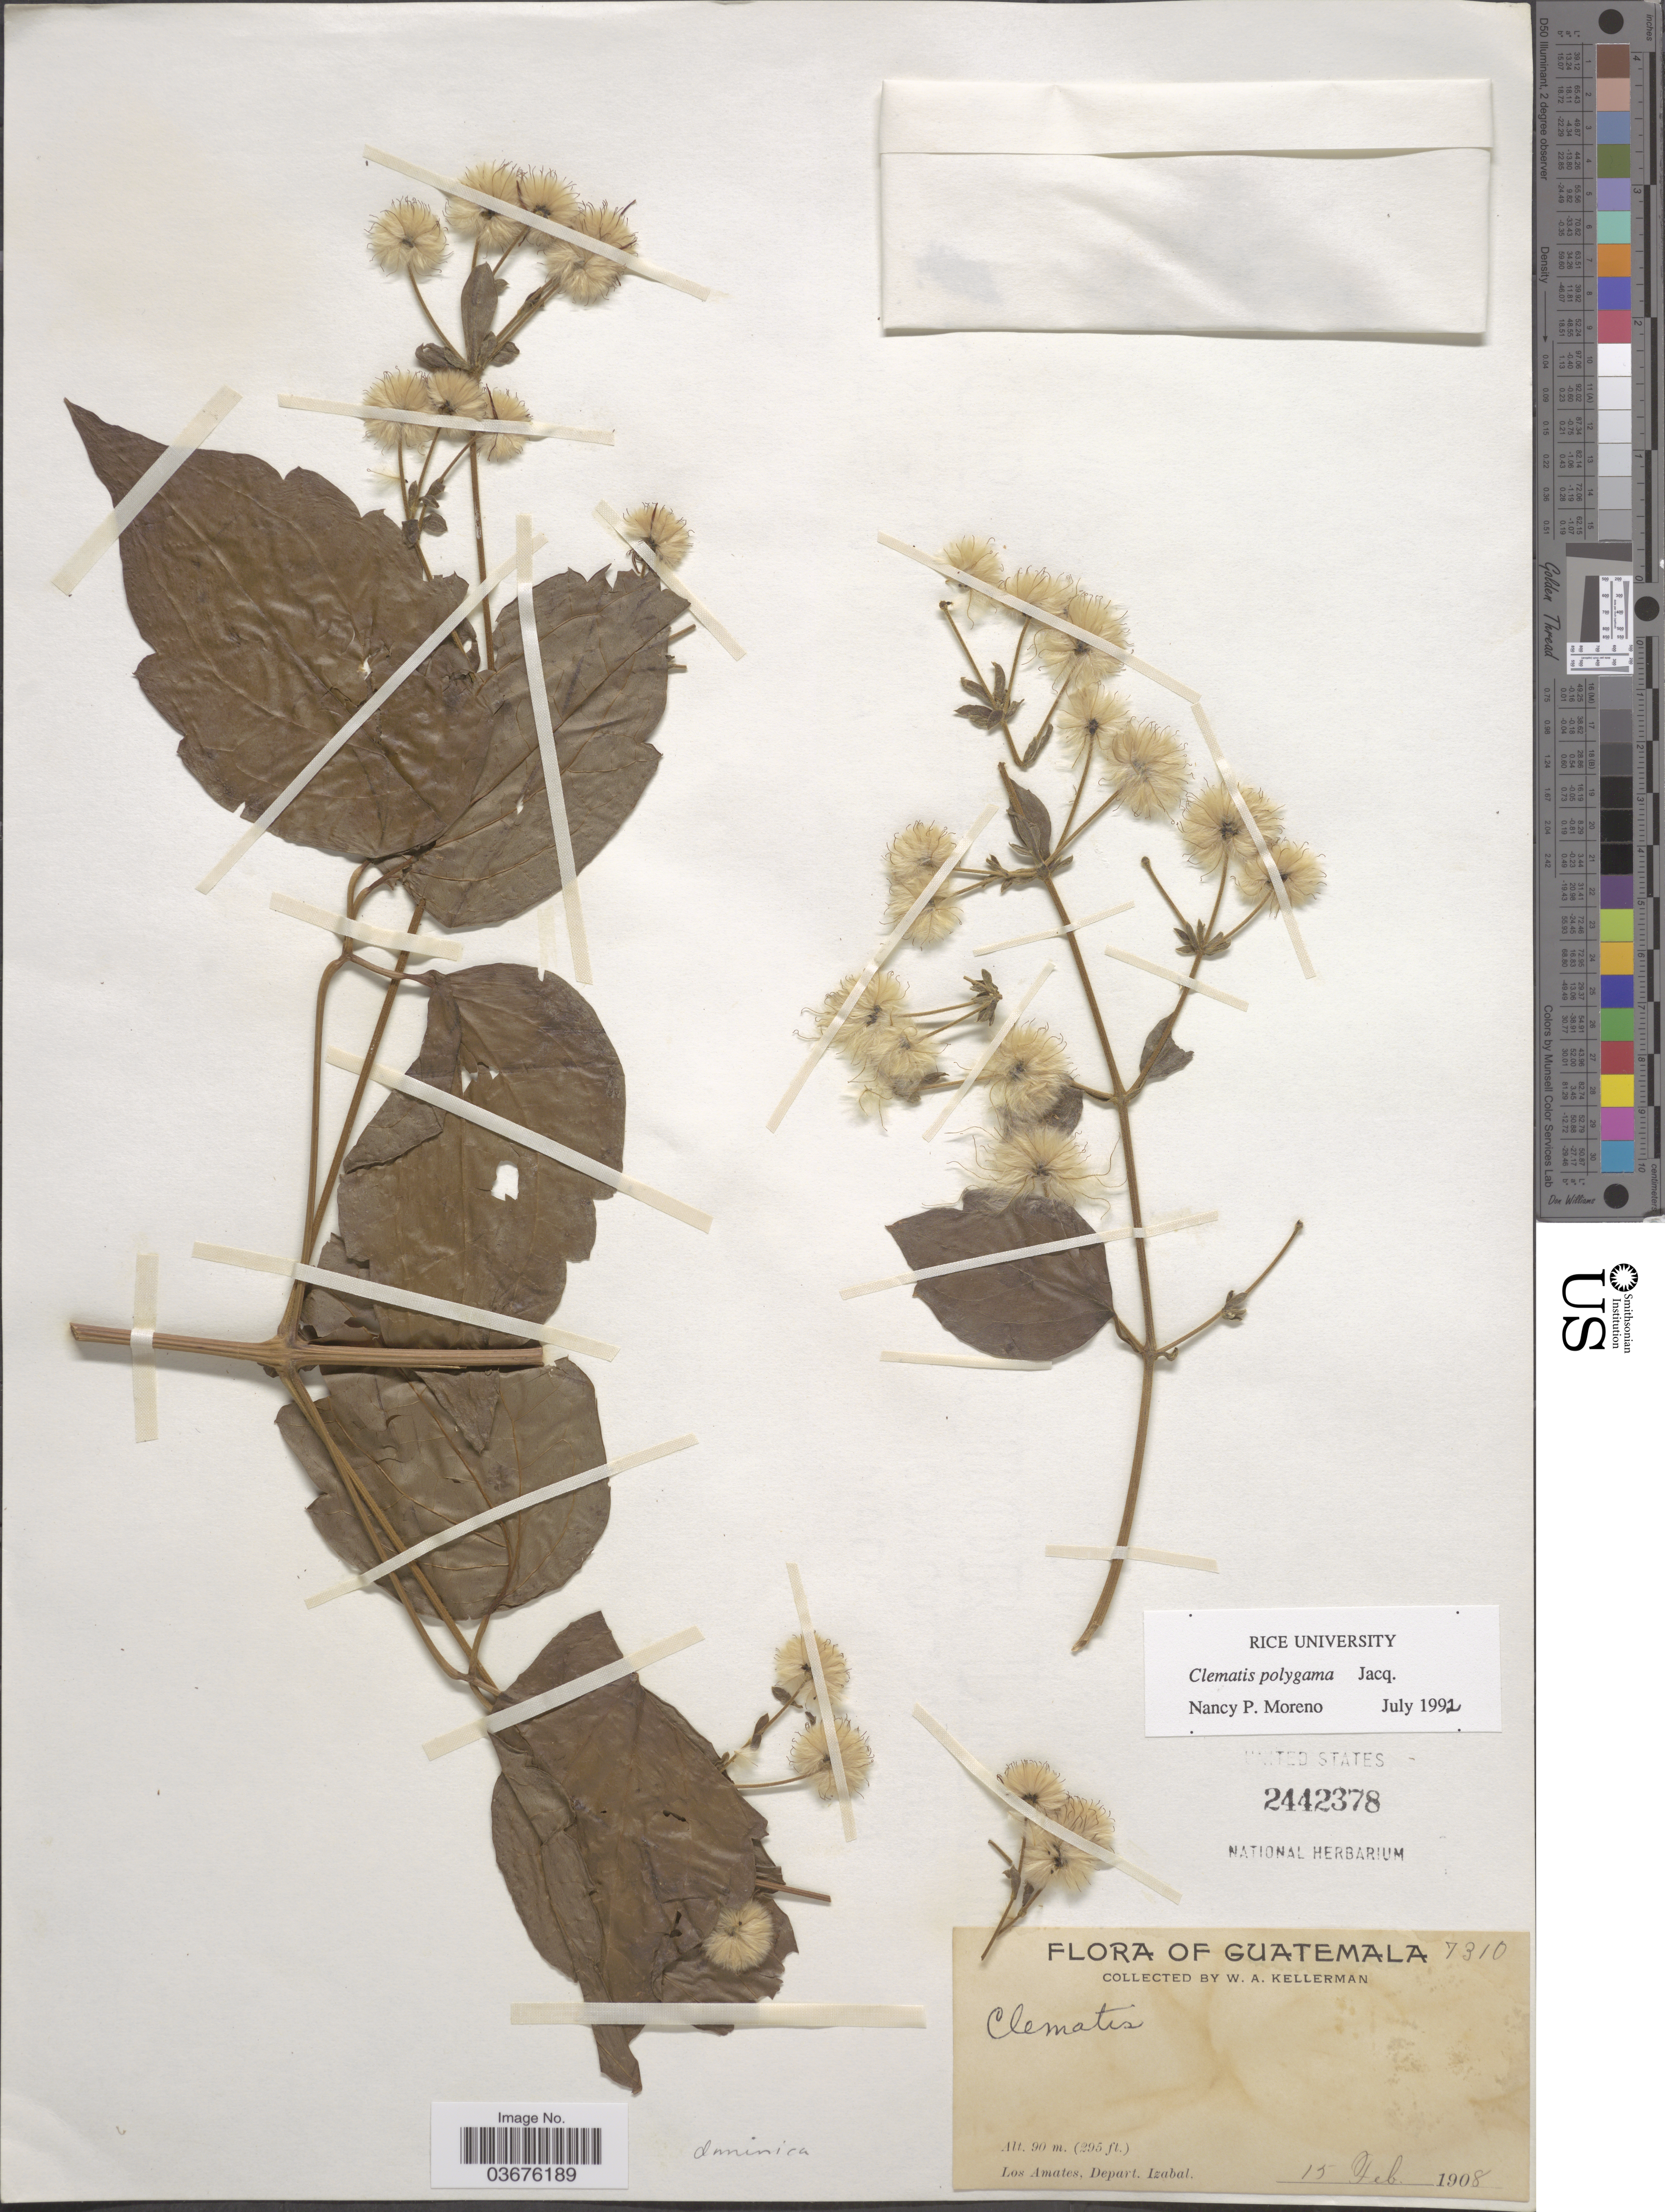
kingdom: Plantae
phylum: Tracheophyta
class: Magnoliopsida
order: Ranunculales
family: Ranunculaceae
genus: Clematis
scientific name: Clematis polygama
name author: Jacq.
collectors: W. Kellerman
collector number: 7310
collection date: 1908-02-15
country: Guatemala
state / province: Izabal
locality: Los Amates, Depart. Izabal.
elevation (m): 90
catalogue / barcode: US 2442378